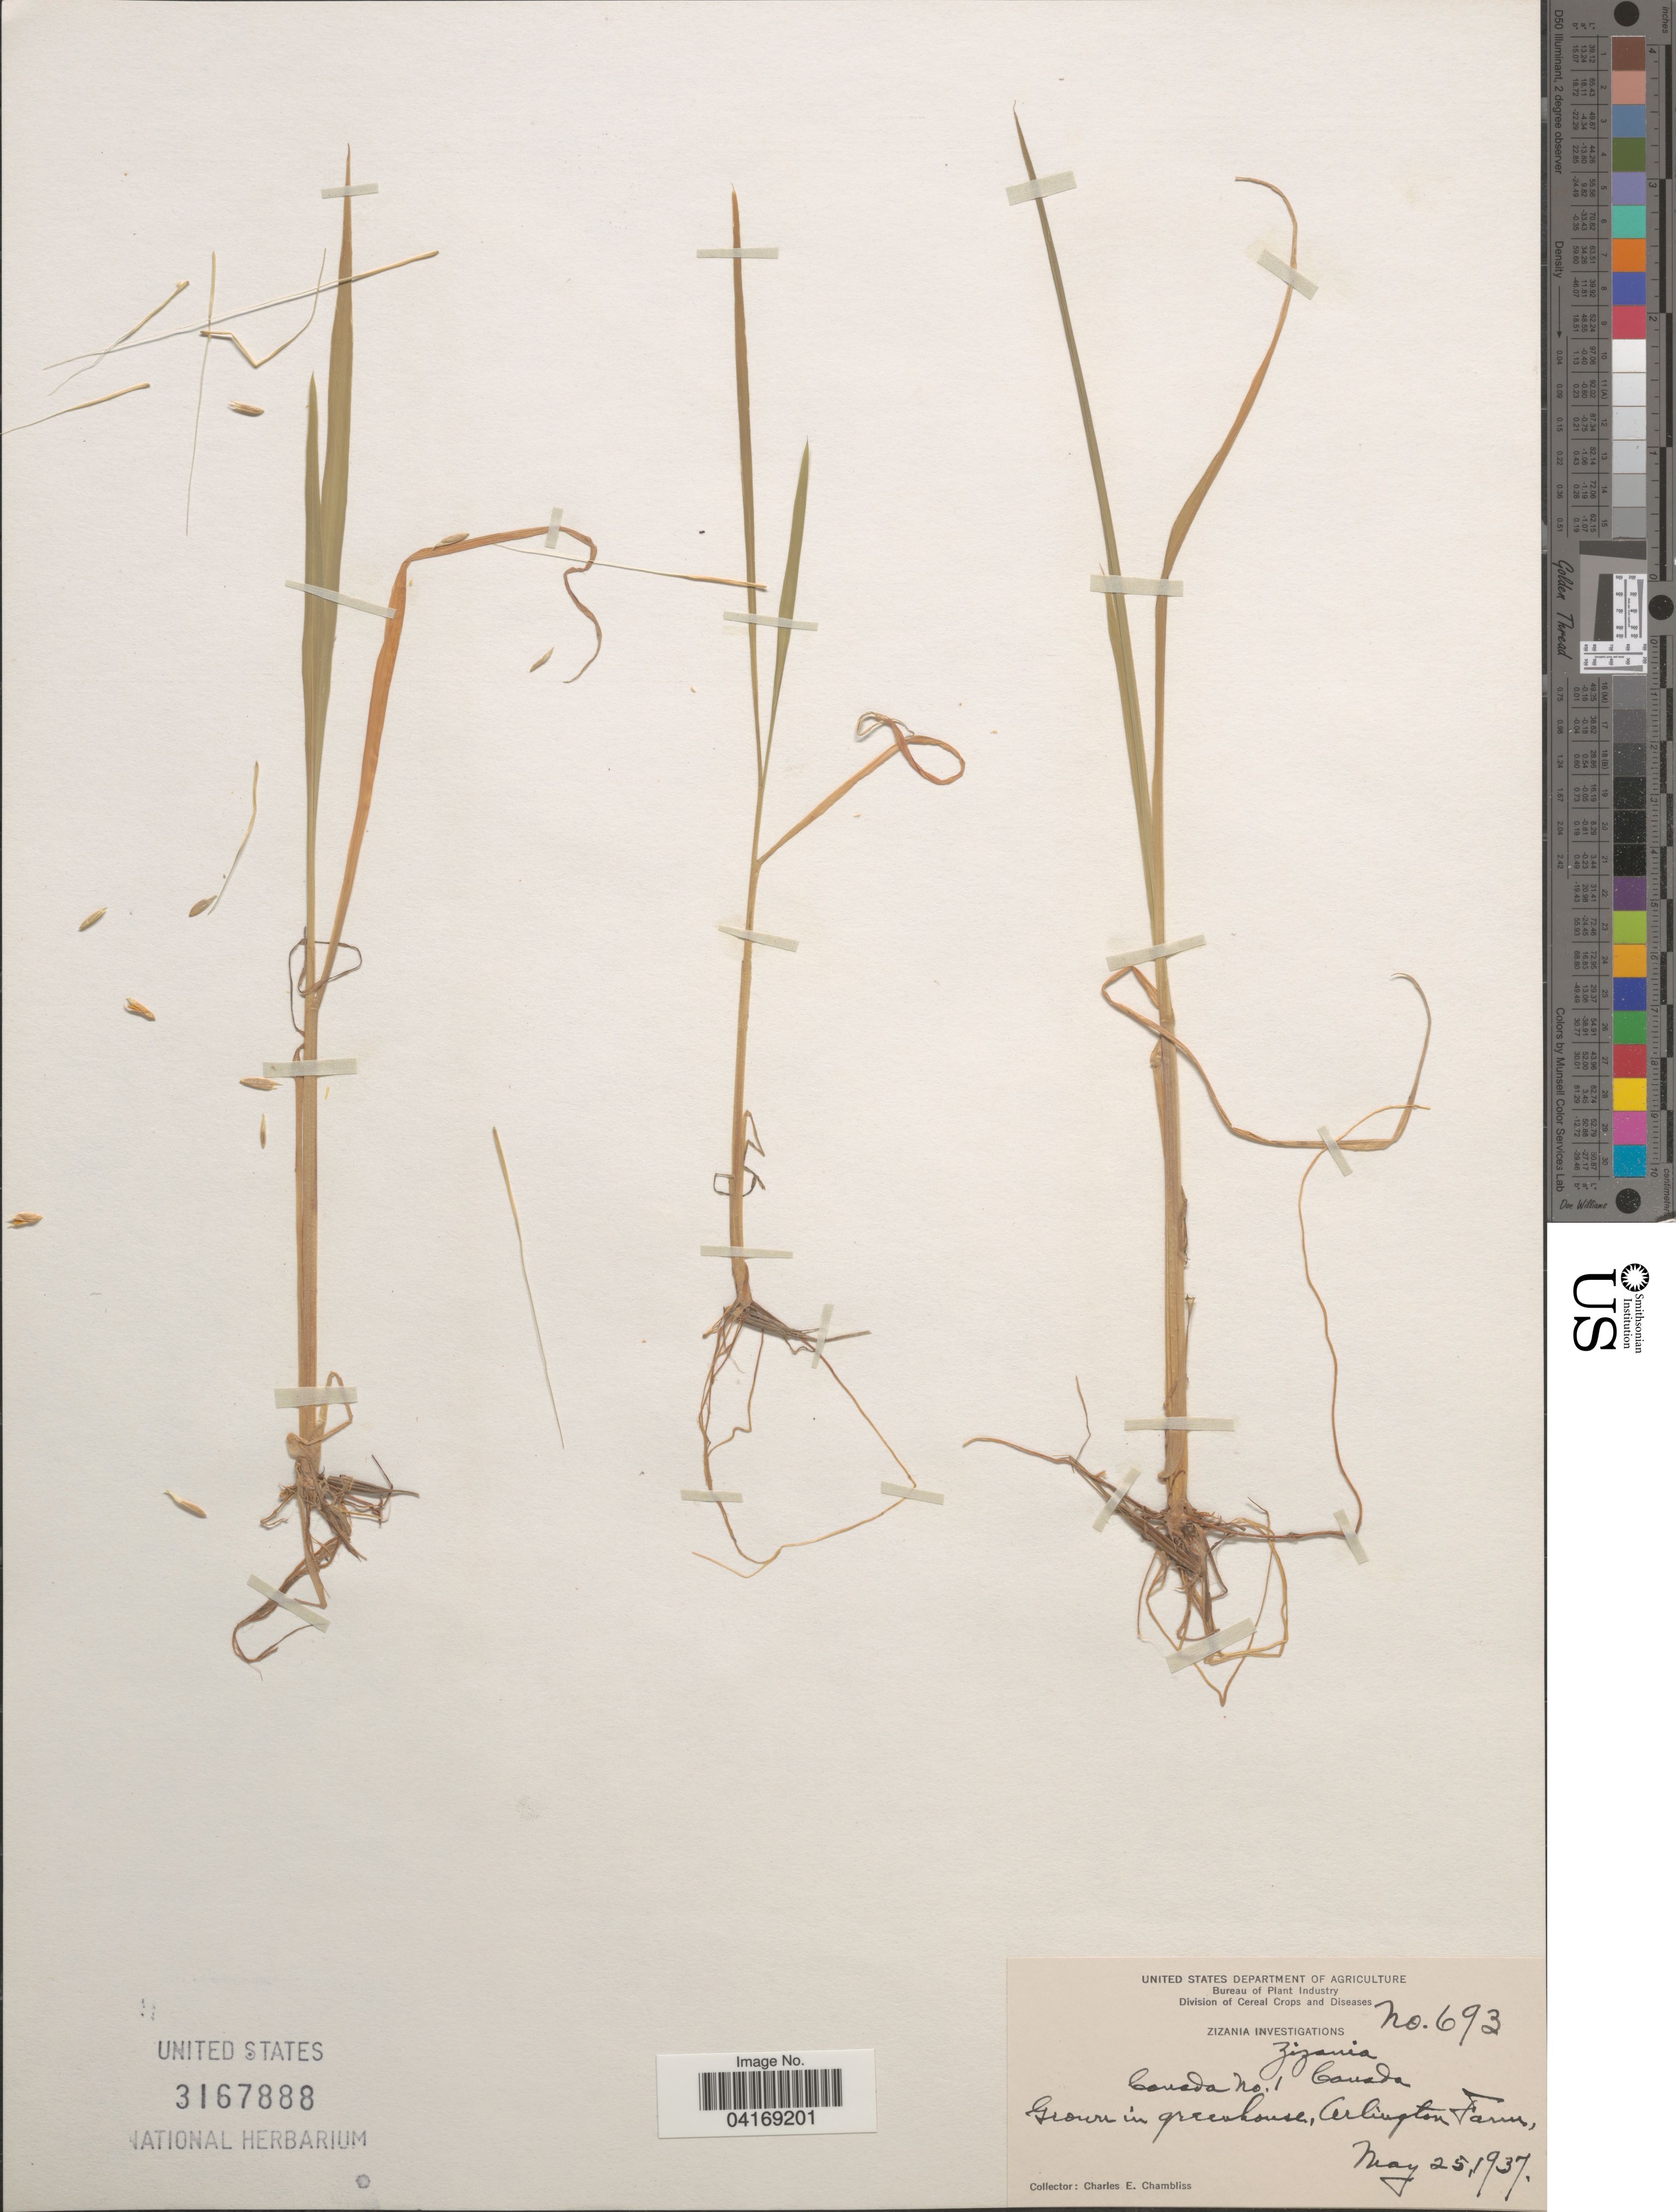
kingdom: Plantae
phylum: Tracheophyta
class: Liliopsida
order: Poales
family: Poaceae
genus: Zizania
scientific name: Zizania sp.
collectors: C. Chambliss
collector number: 693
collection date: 1937-05-25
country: United States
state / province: Virginia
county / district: Arlington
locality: In greenhouse, Arlington Farm.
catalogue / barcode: US 3167888